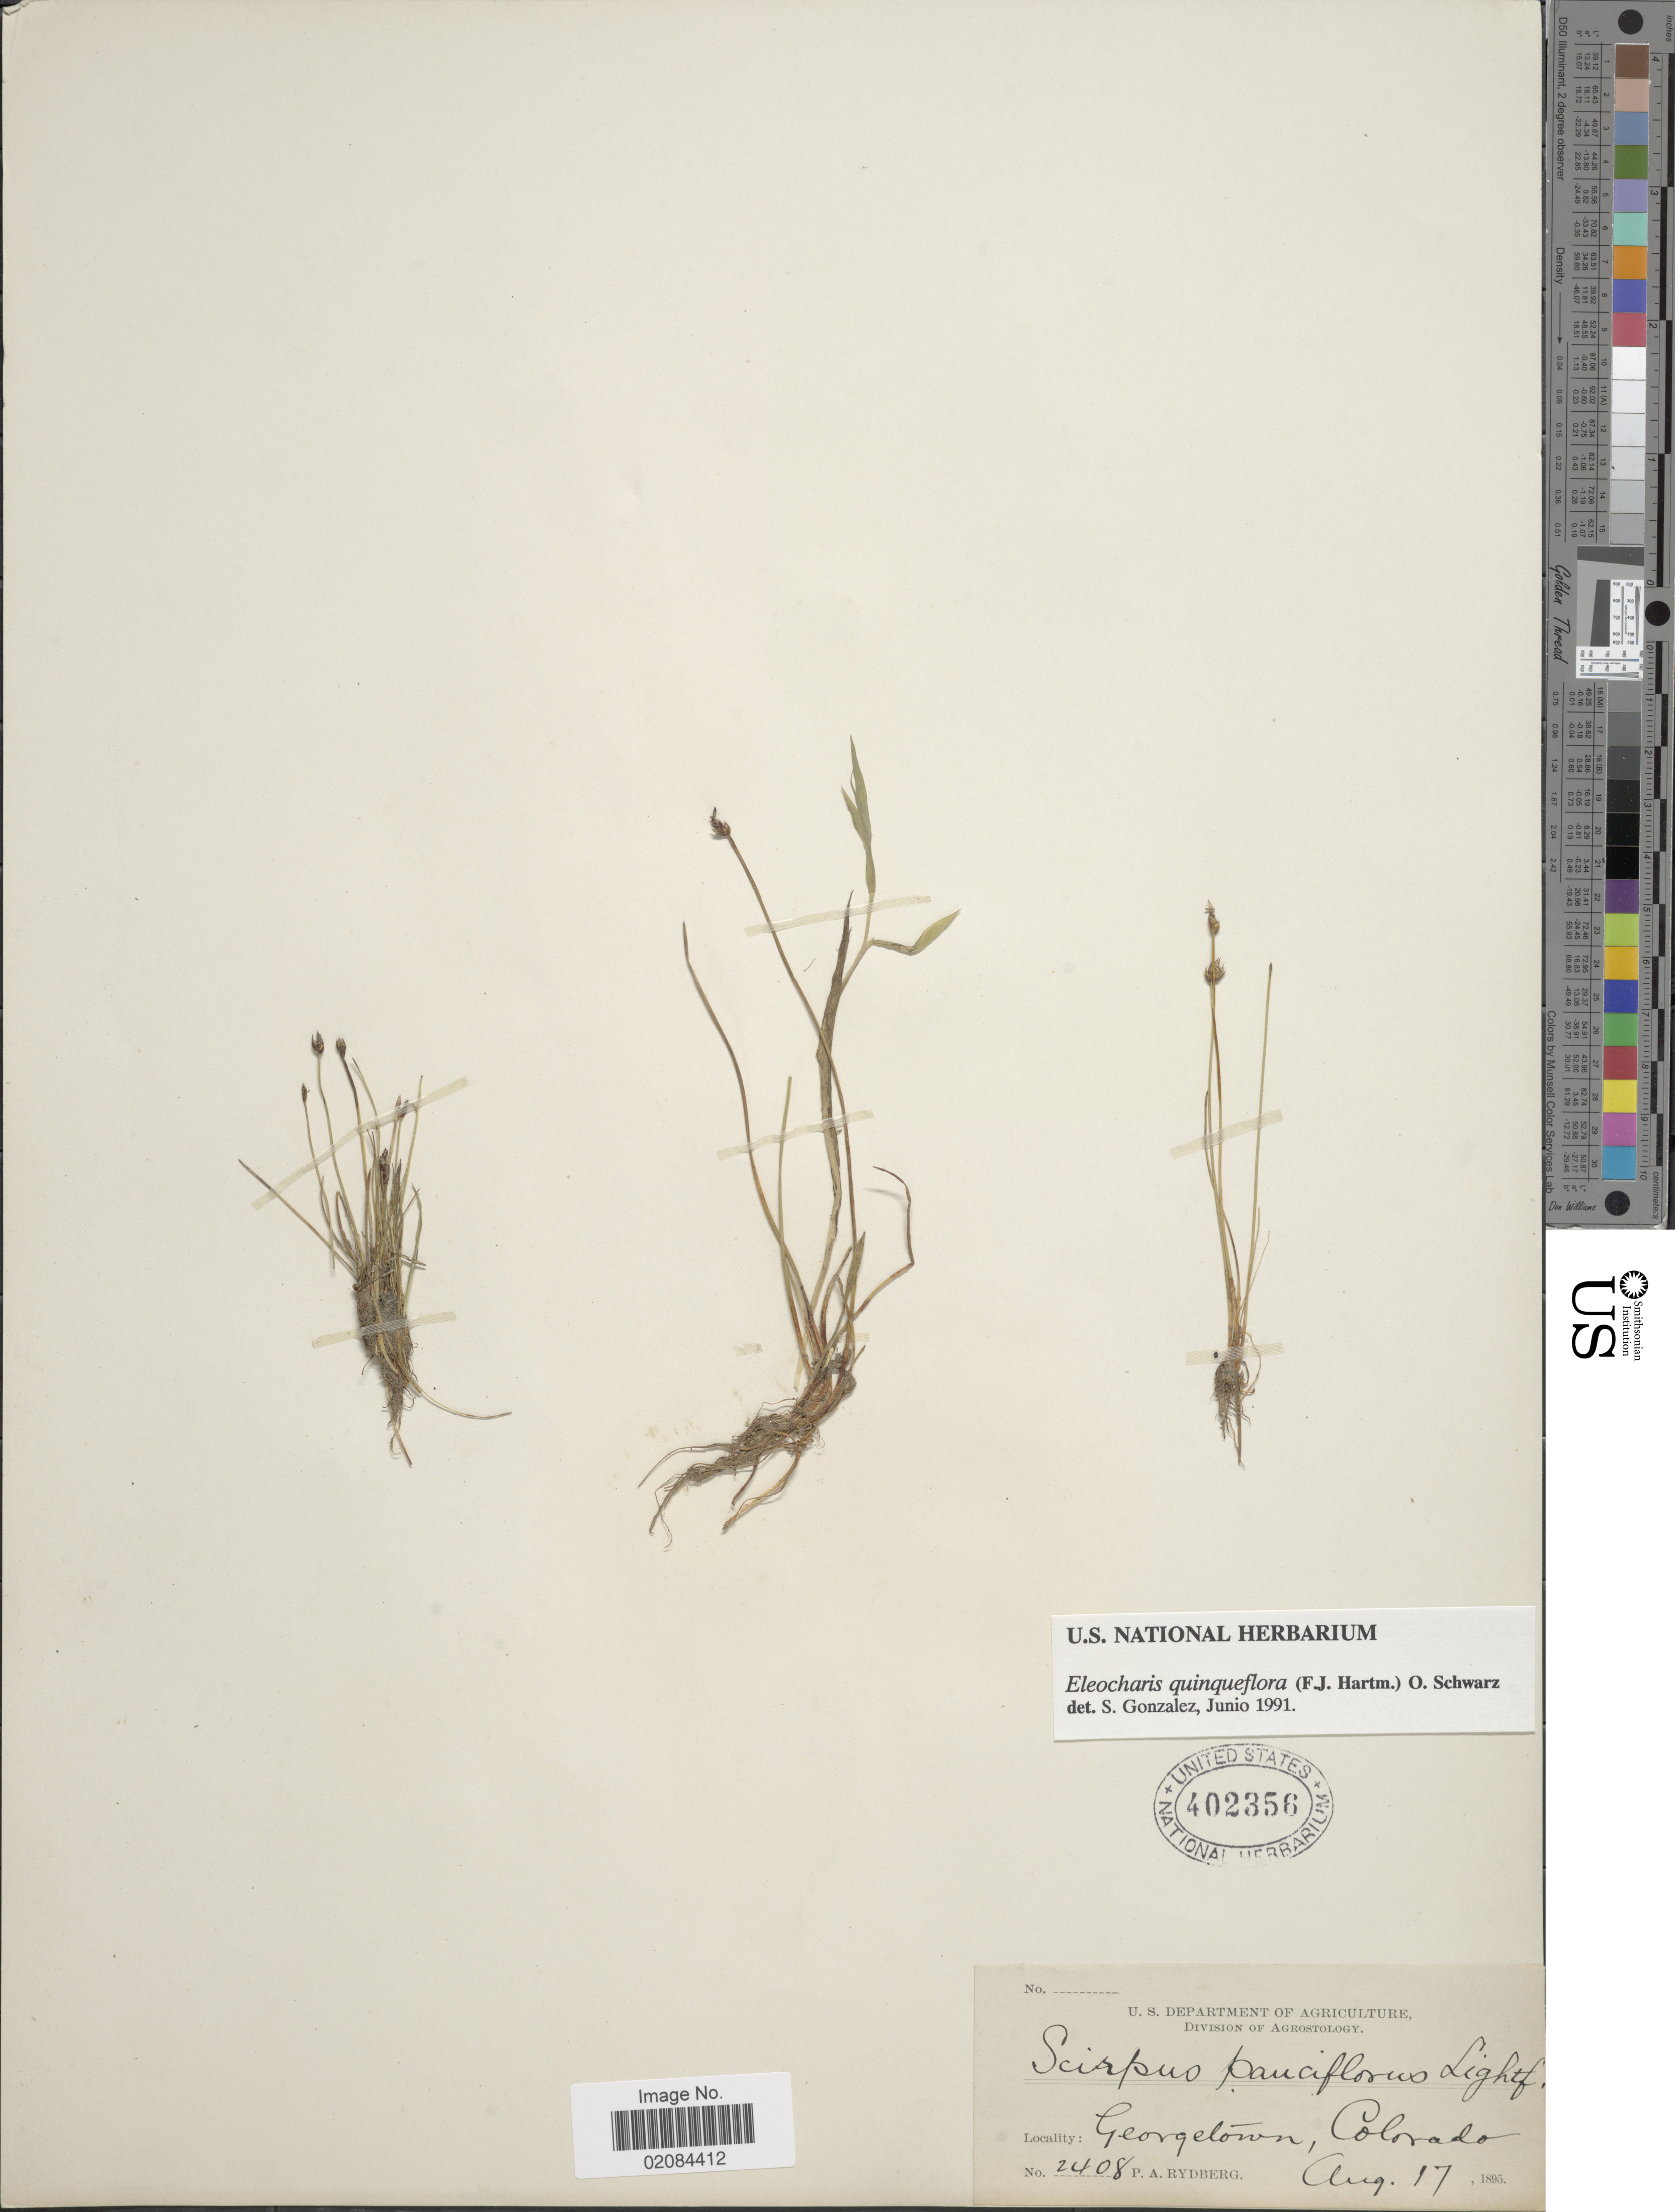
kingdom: Plantae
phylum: Tracheophyta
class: Liliopsida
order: Poales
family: Cyperaceae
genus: Eleocharis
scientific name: Eleocharis quinqueflora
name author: (Hartmann) O. Schwarz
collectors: P. A. Rydberg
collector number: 2408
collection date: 1895-08-17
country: United States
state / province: Colorado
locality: Georgetown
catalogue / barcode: US 402356